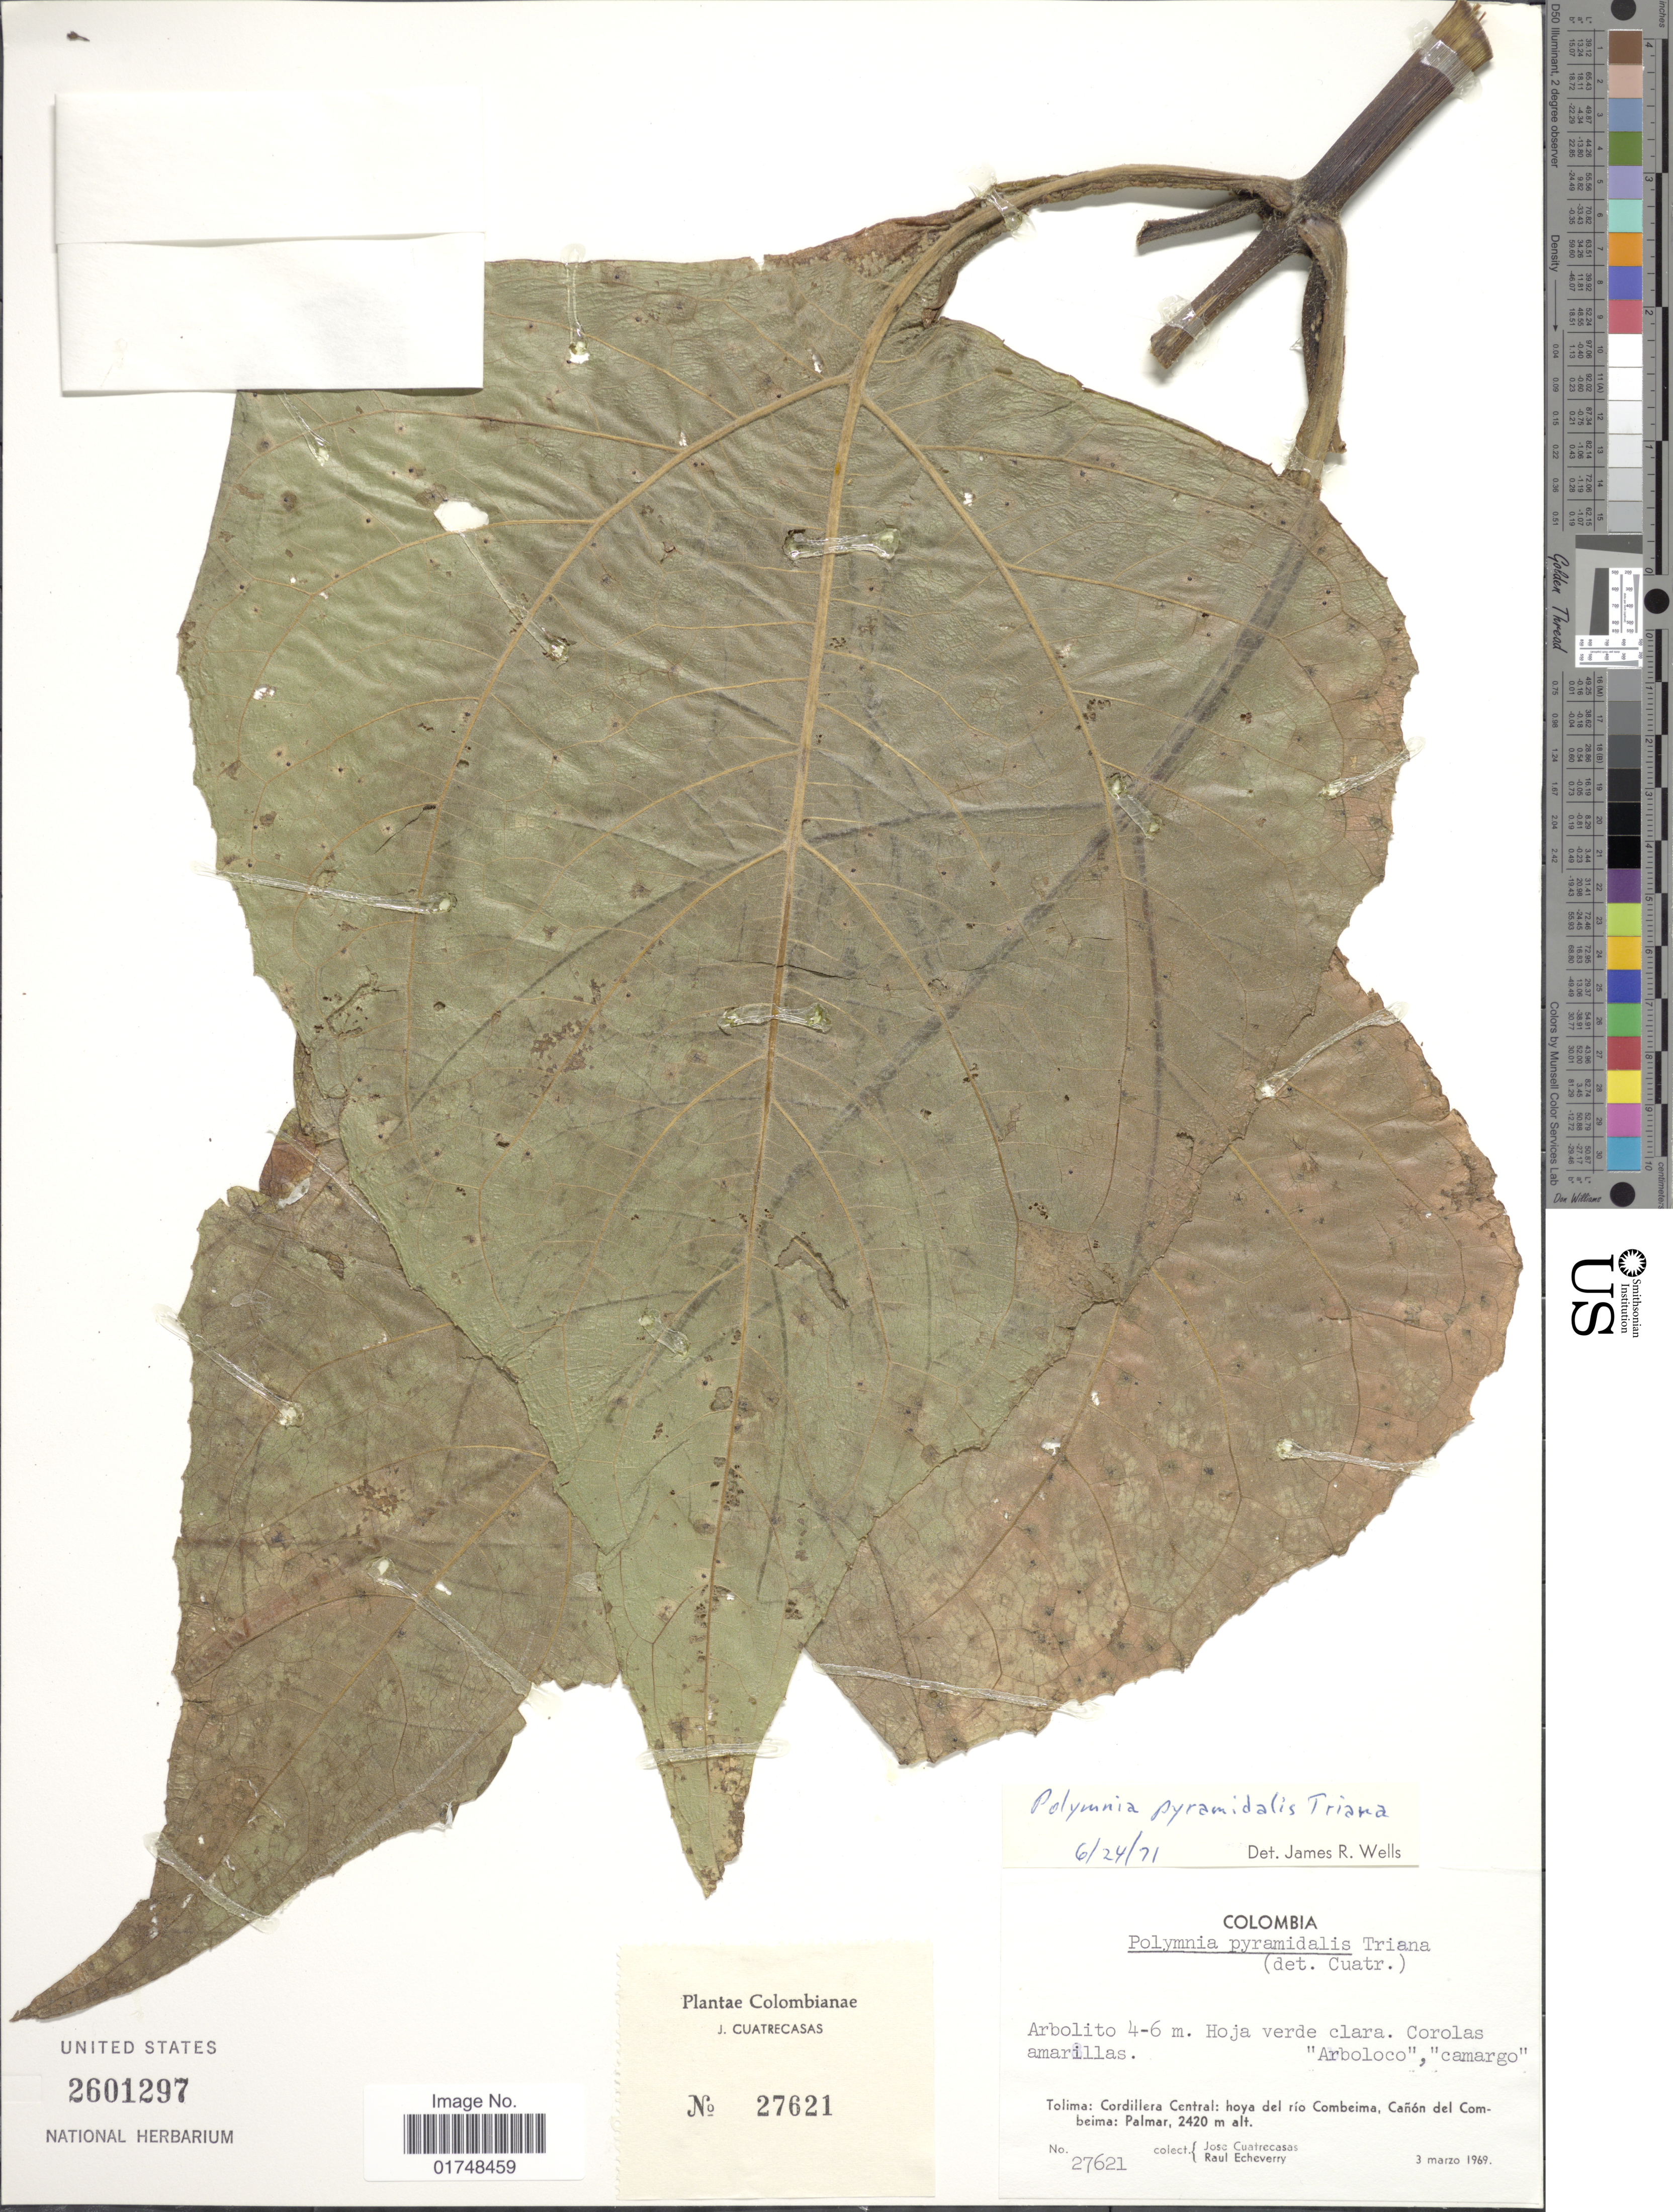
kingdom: Plantae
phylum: Tracheophyta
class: Magnoliopsida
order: Asterales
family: Asteraceae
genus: Smallanthus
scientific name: Smallanthus pyramidalis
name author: (Triana) H. Rob.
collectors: J. Cuatrecasas & R. Echeverry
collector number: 27621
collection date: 1969-03-03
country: Colombia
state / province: Tolima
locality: Cordillera Central, hoya del rio Combeima, Canon del Combeima, Palmar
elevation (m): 2420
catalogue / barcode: US 2601297